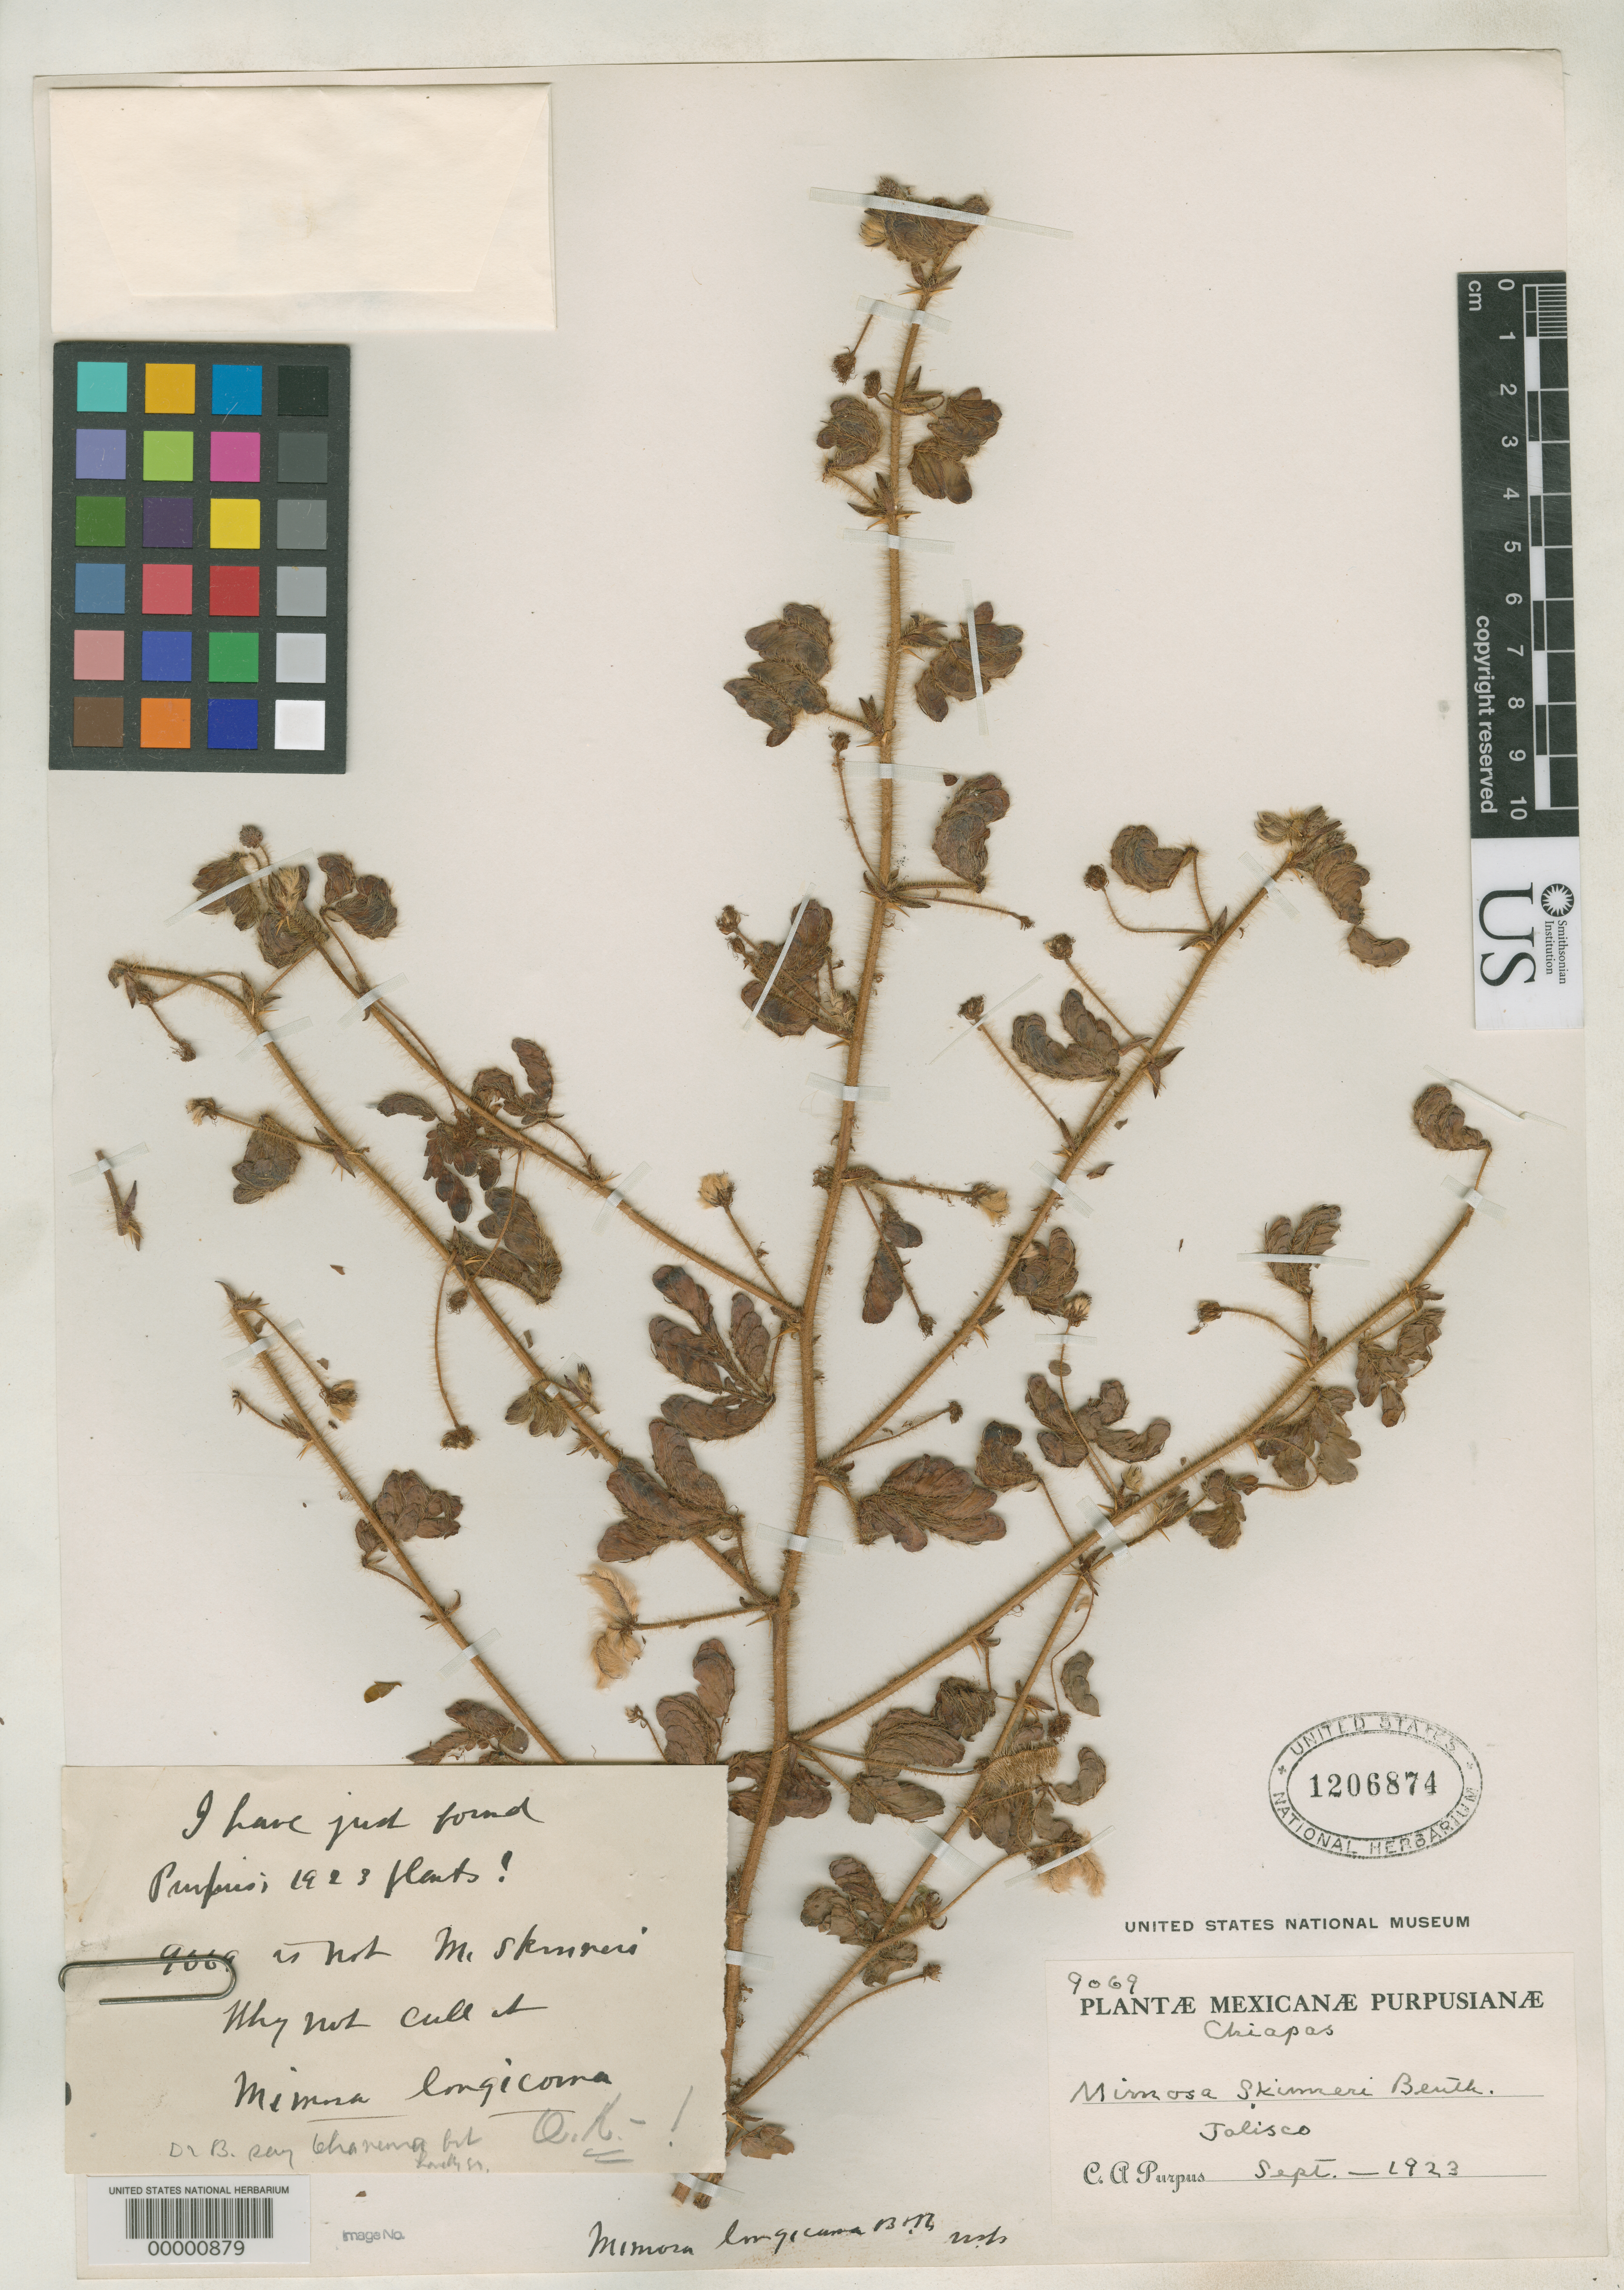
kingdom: Plantae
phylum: Tracheophyta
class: Magnoliopsida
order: Fabales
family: Fabaceae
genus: Mimosa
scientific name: Mimosa longicoma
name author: Britton & Rose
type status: Type Collection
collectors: C. A. Purpus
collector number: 9069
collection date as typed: Sep 1923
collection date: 1923-09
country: Mexico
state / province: Jalisco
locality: Chiapas.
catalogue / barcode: US 1206874